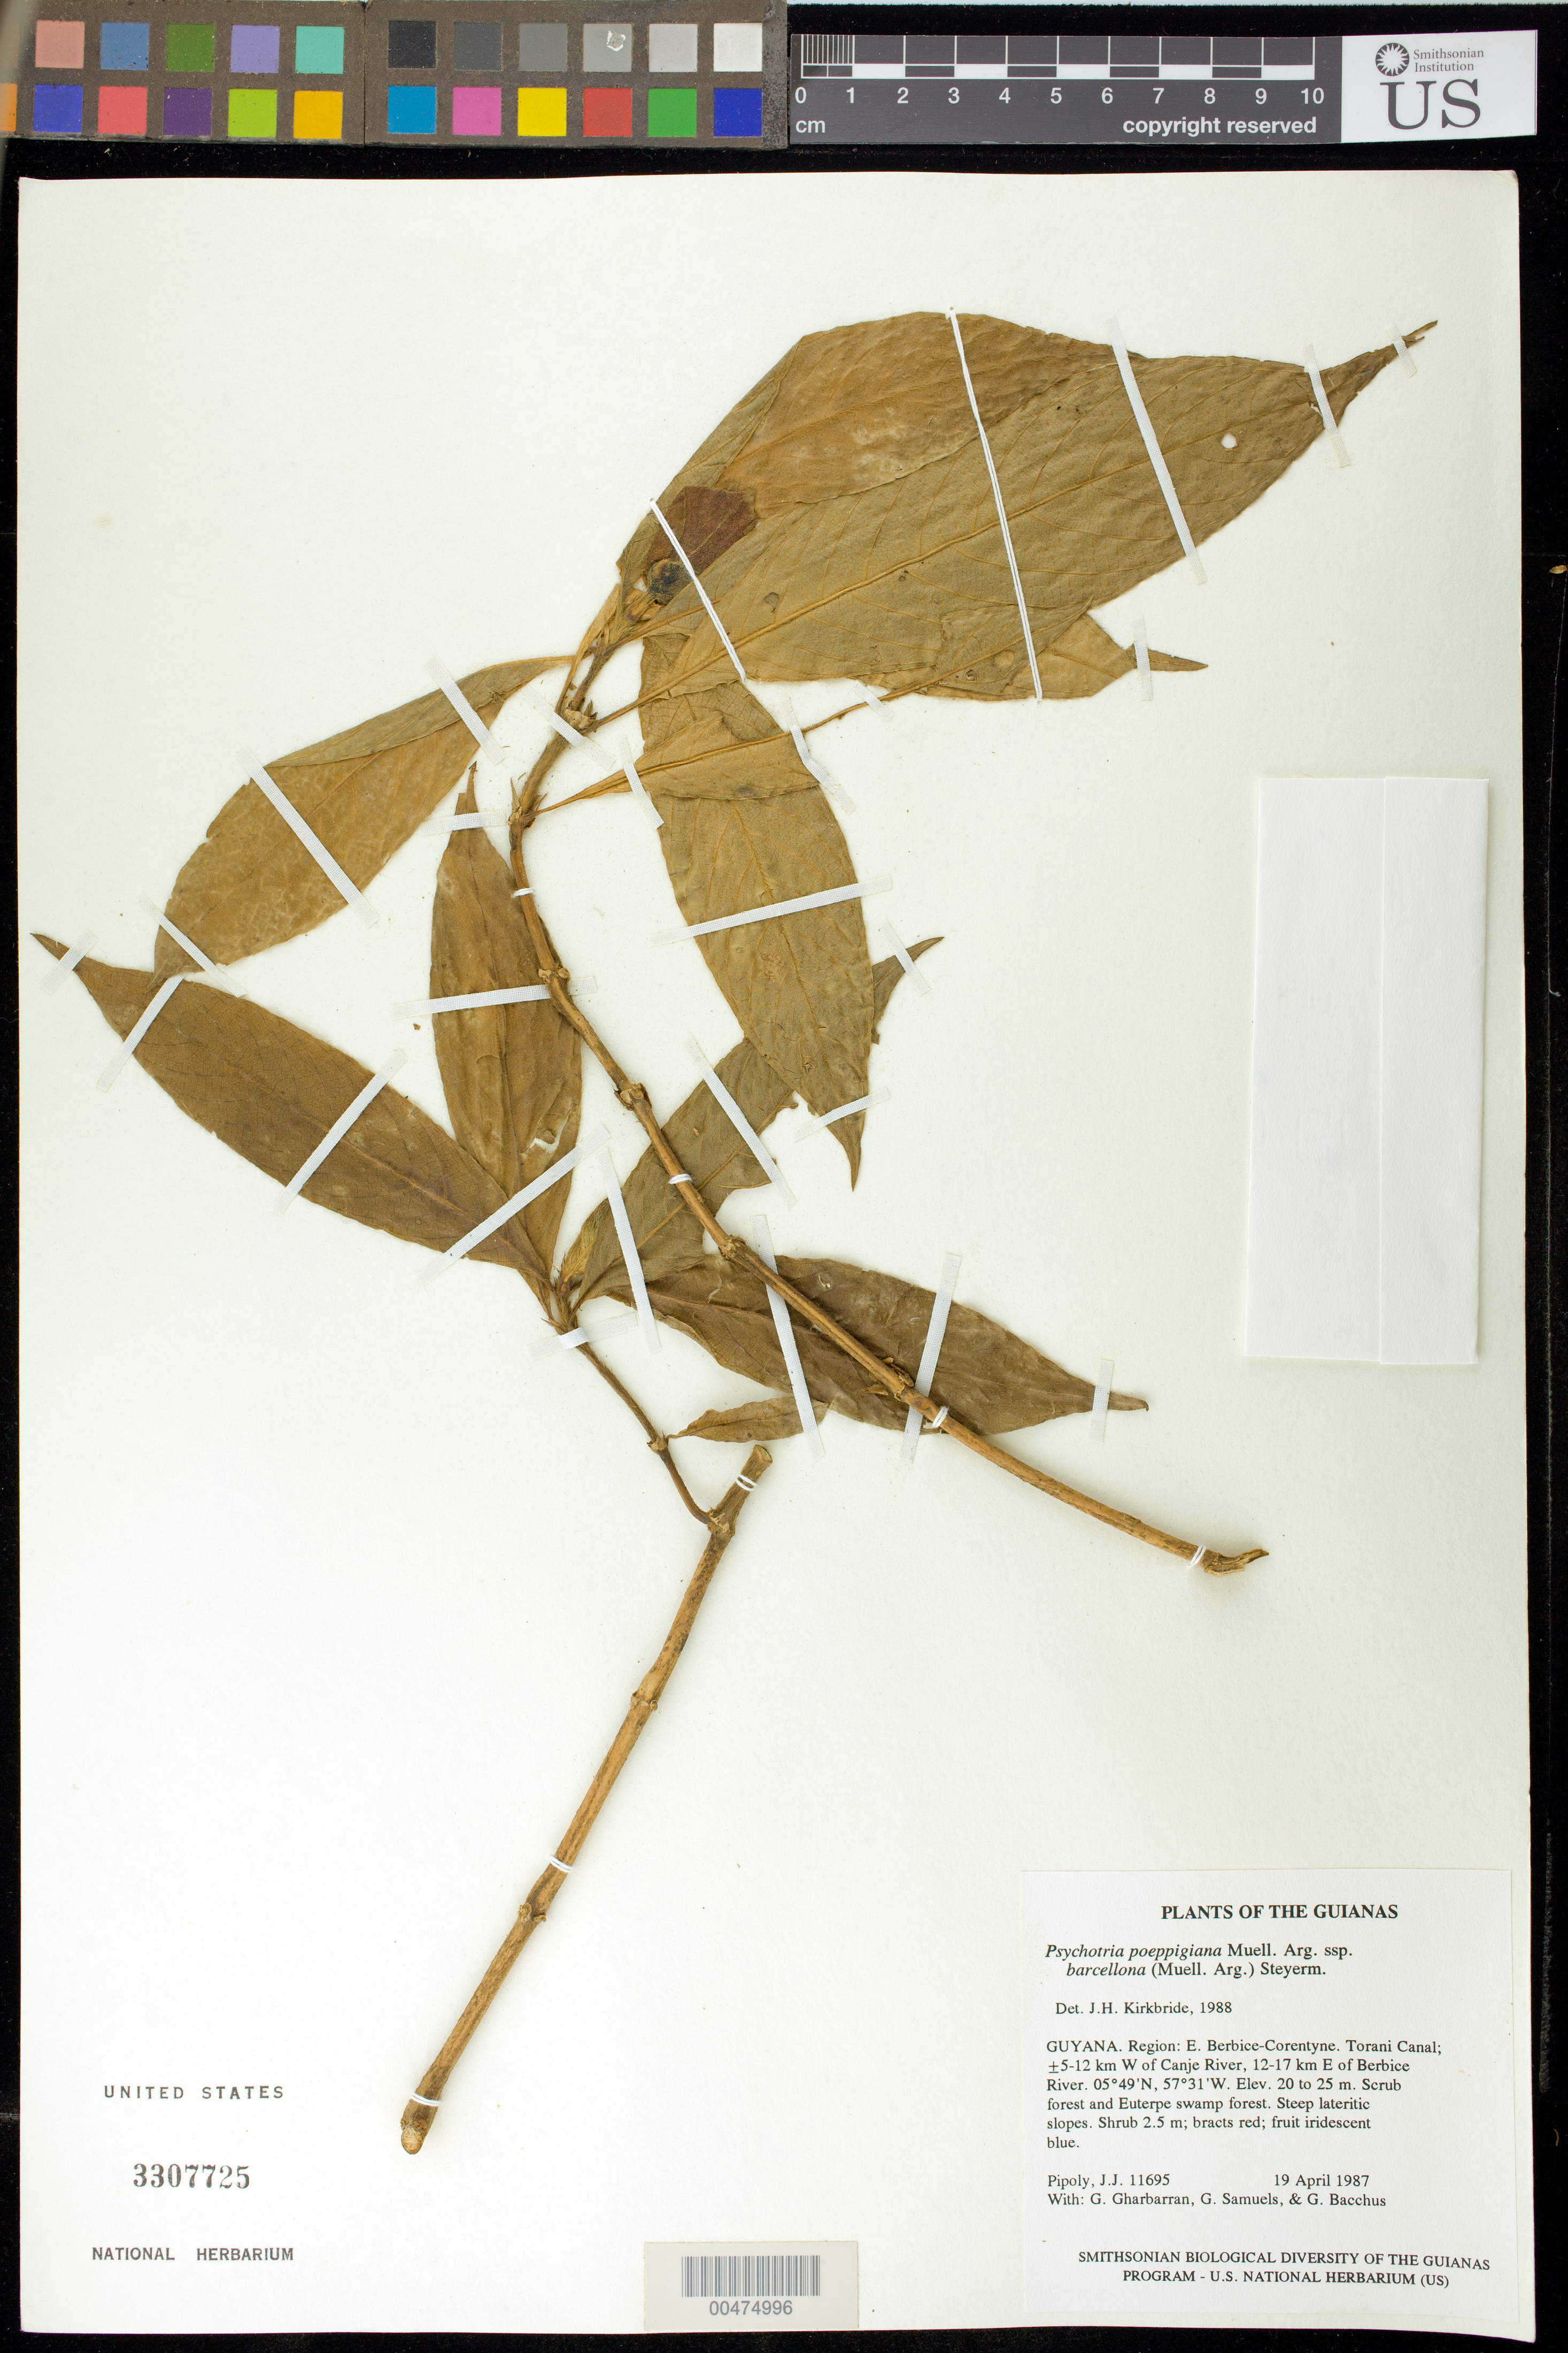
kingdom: Plantae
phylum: Tracheophyta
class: Magnoliopsida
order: Gentianales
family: Rubiaceae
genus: Palicourea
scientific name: Palicourea tomentosa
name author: (Aubl.) Borhidi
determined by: Kirkbride, J. H., Jr.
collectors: J. J. Pipoly, G. Gharbarran, G. Samuels & G. Bacchus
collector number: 11695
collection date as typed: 19 April 1987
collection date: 1987-04-19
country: Guyana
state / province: E. Berbice-Corentyne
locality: Torani Canal; ±5-12 km W of Canje River, 12-17 km E of Berbice River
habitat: Scrub forest and Euterpe Swamp forestSteep lateritic slopes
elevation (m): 20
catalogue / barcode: US 3307725